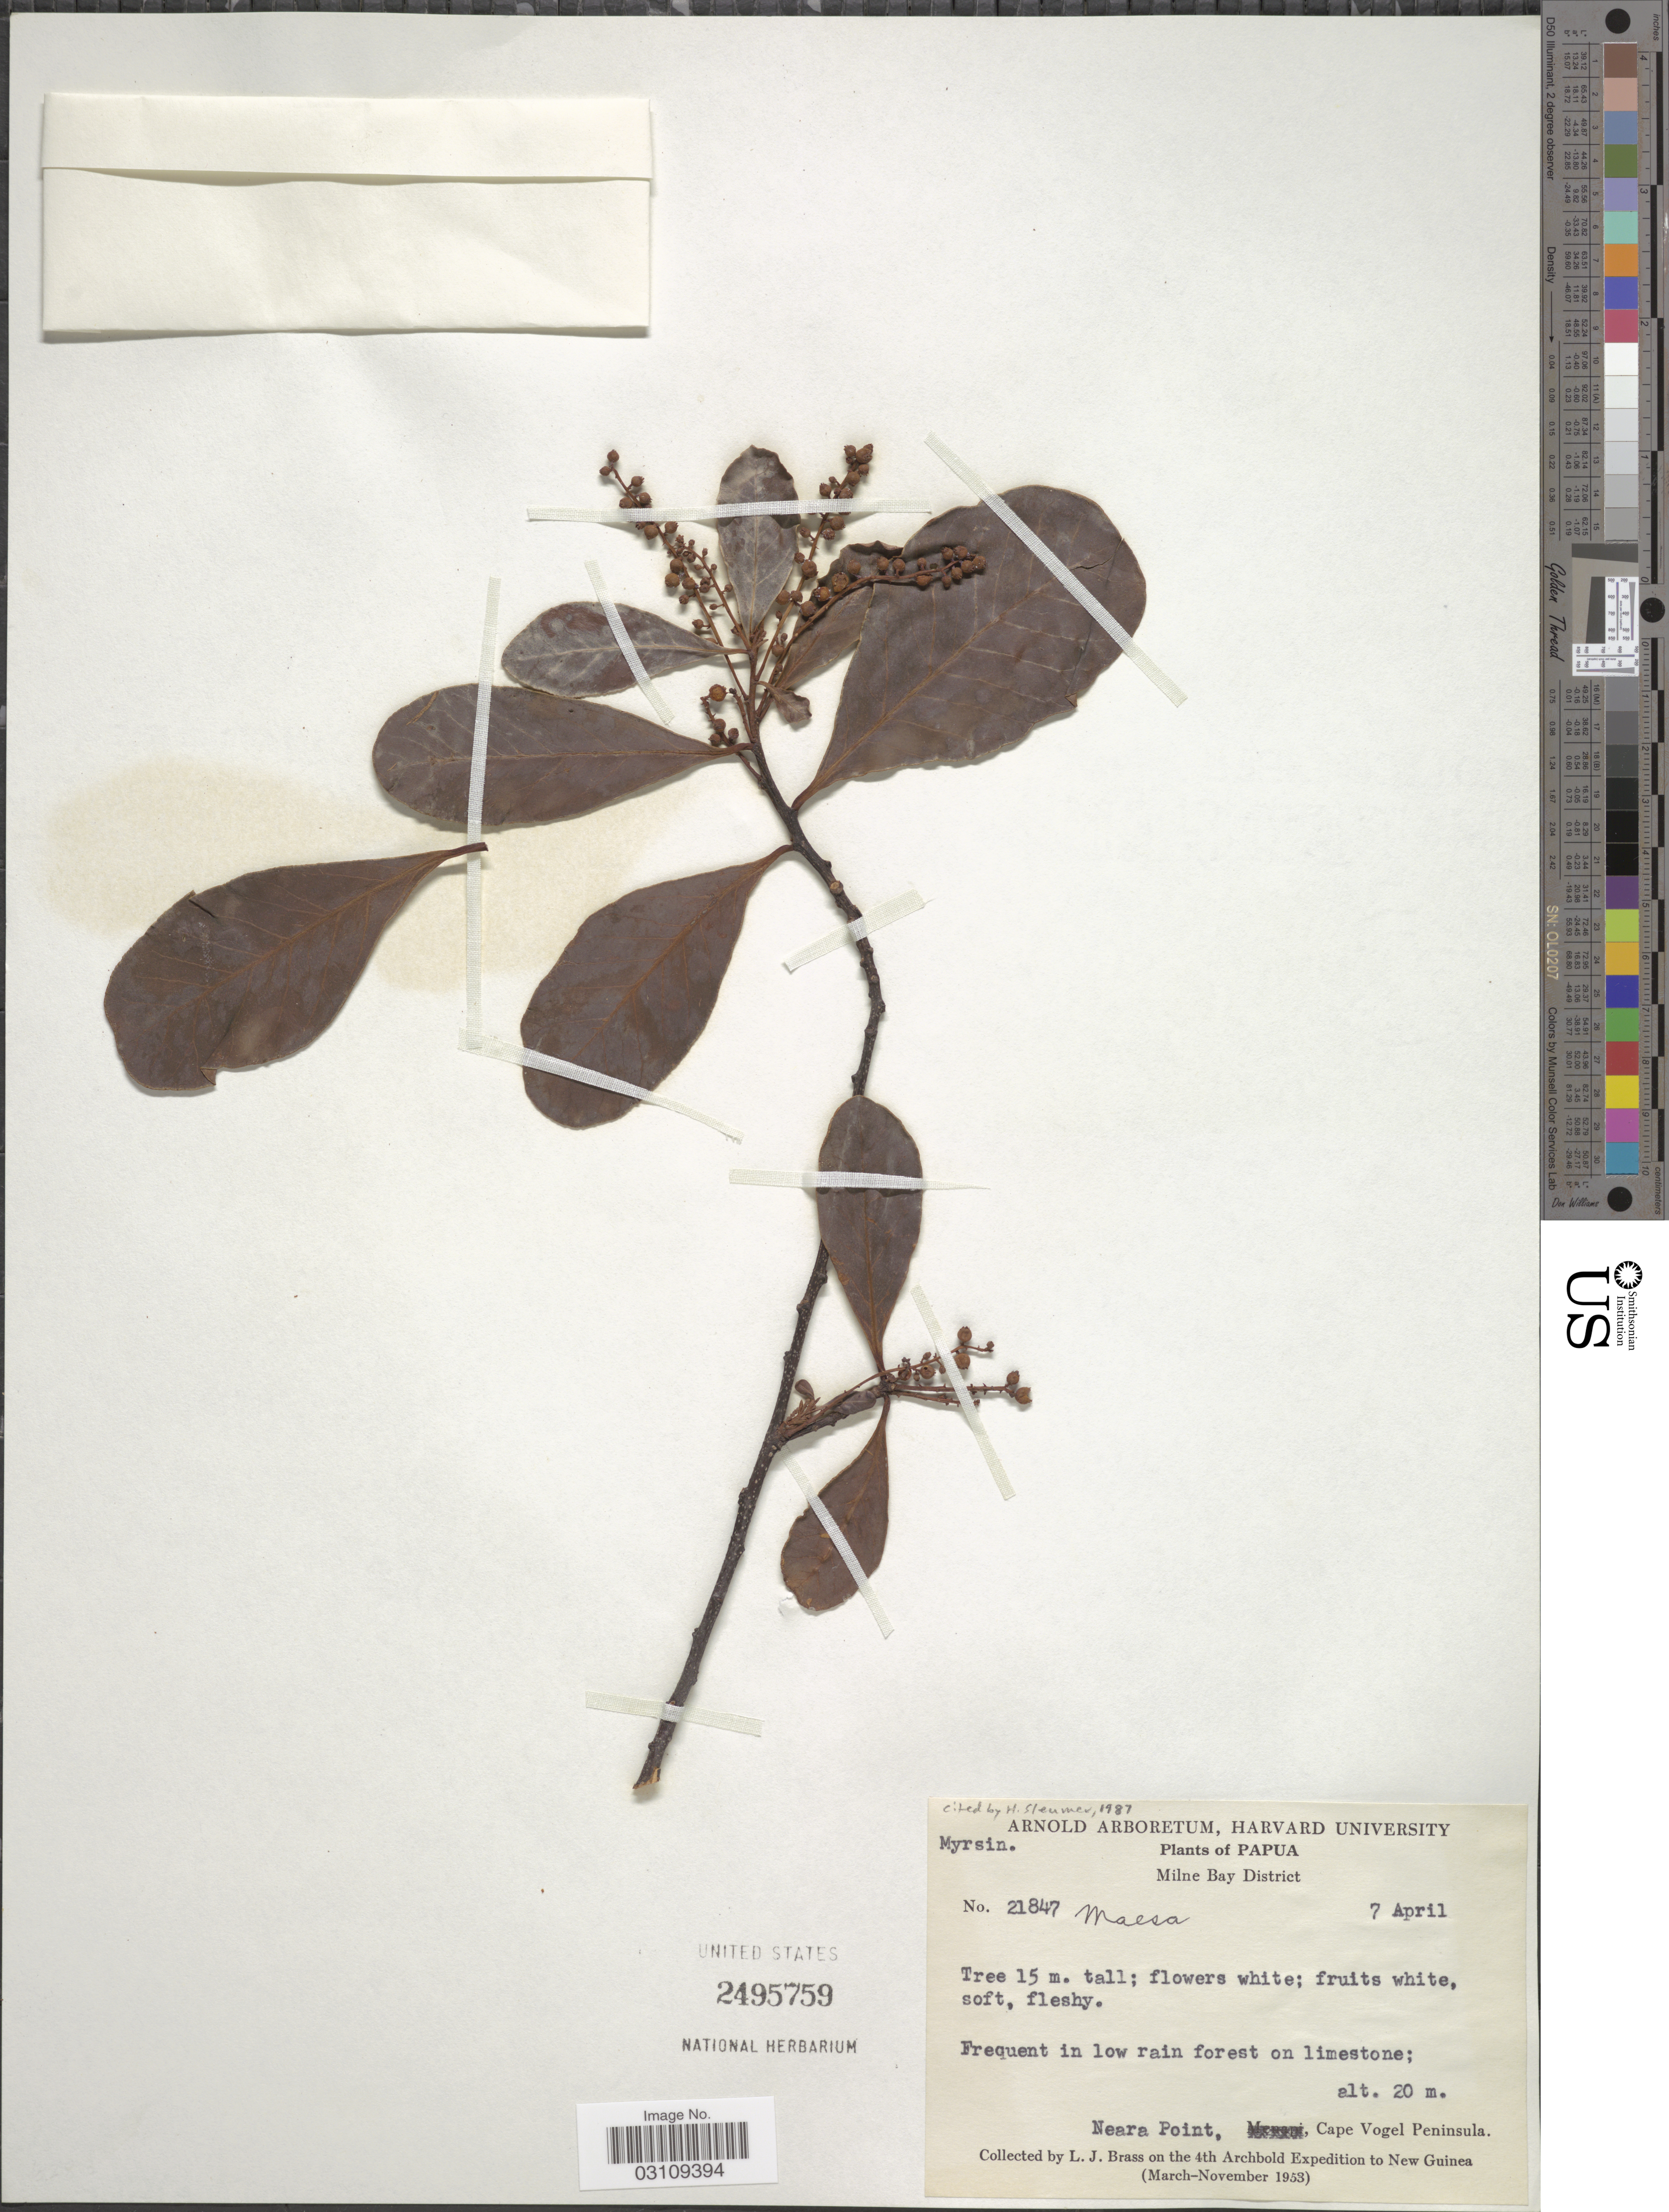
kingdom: Plantae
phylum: Tracheophyta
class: Magnoliopsida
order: Ericales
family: Primulaceae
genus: Maesa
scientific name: Maesa sp.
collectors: L. J. Brass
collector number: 21847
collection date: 1953-04-07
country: Papua New Guinea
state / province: Milne Bay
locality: Papua, Milne Bay District, Neara Point, Cape Vogel Peninsula, Neara Point, New Guinea.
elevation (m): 20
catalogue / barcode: US 2495759